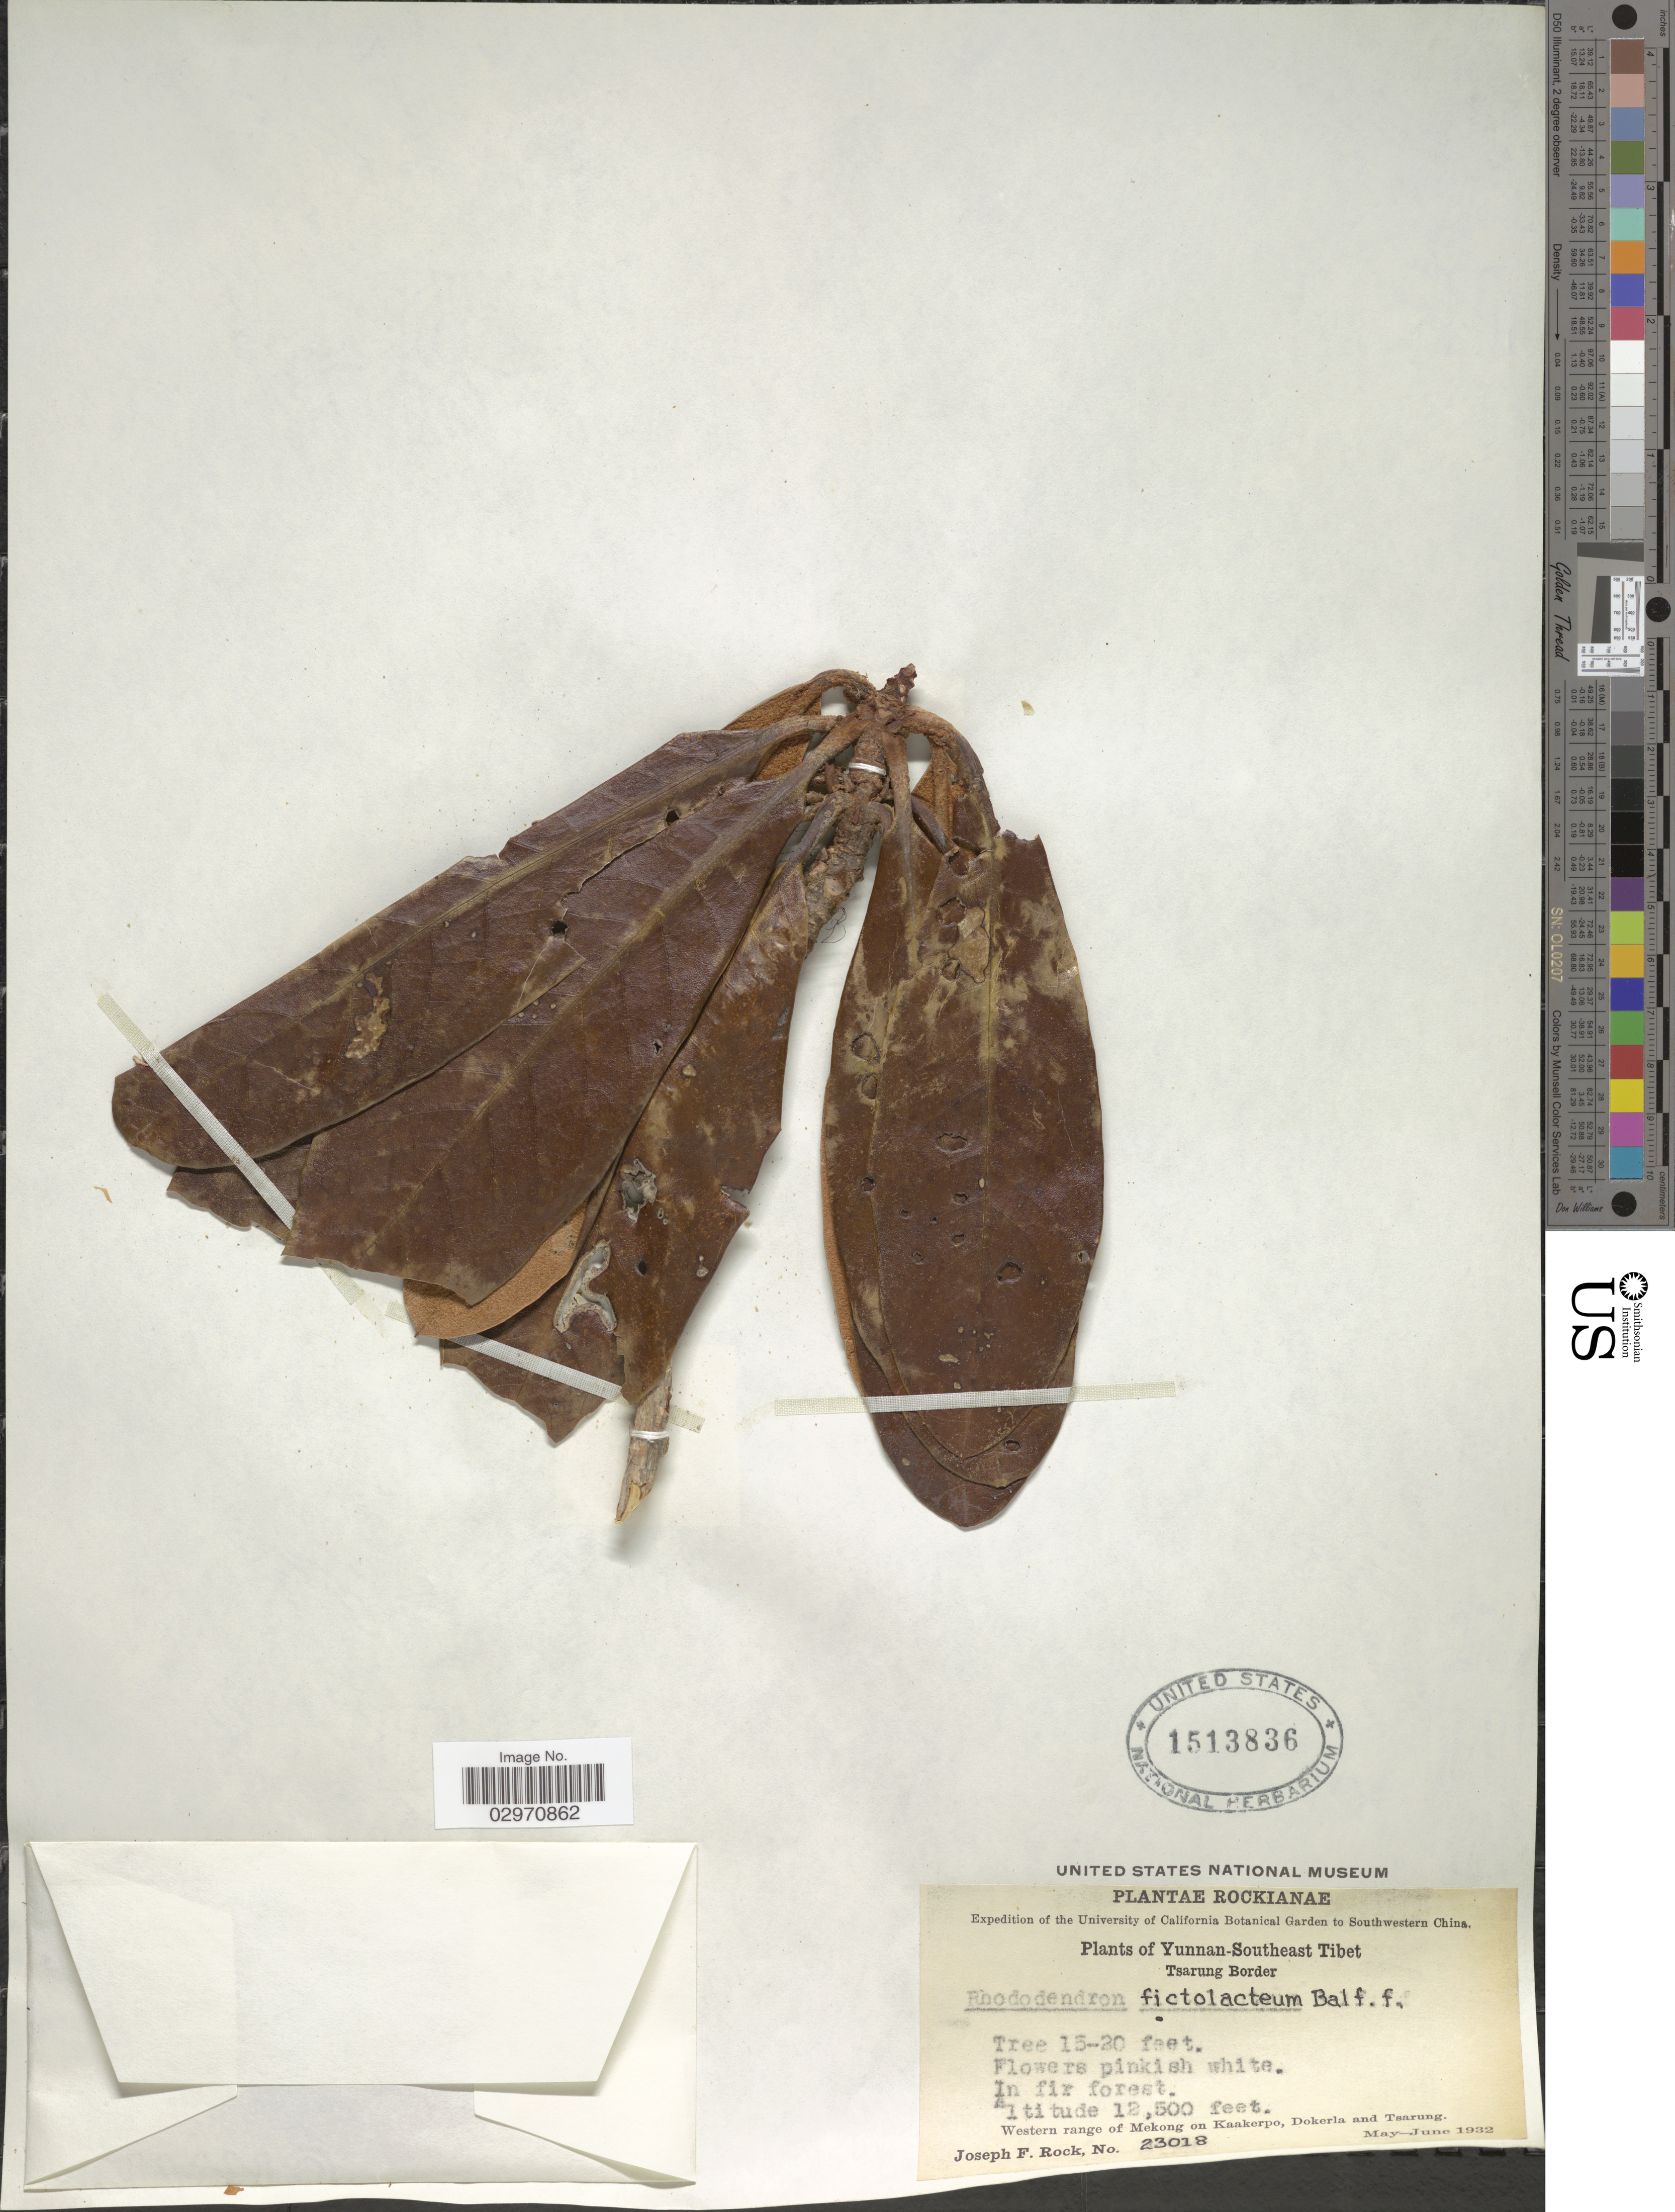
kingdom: Plantae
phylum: Tracheophyta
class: Magnoliopsida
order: Ericales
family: Ericaceae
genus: Rhododendron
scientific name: Rhododendron fictolacteum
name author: Balf. f.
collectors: J. F. Rock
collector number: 23018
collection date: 1932-05/1932-06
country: China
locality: Yunnan-Southeast Tibet. Tsarung Border. Western range of Mekong on Kaakerpo, Dokeria and Tsarung. Southwestern China.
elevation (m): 3810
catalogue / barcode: US 1513836